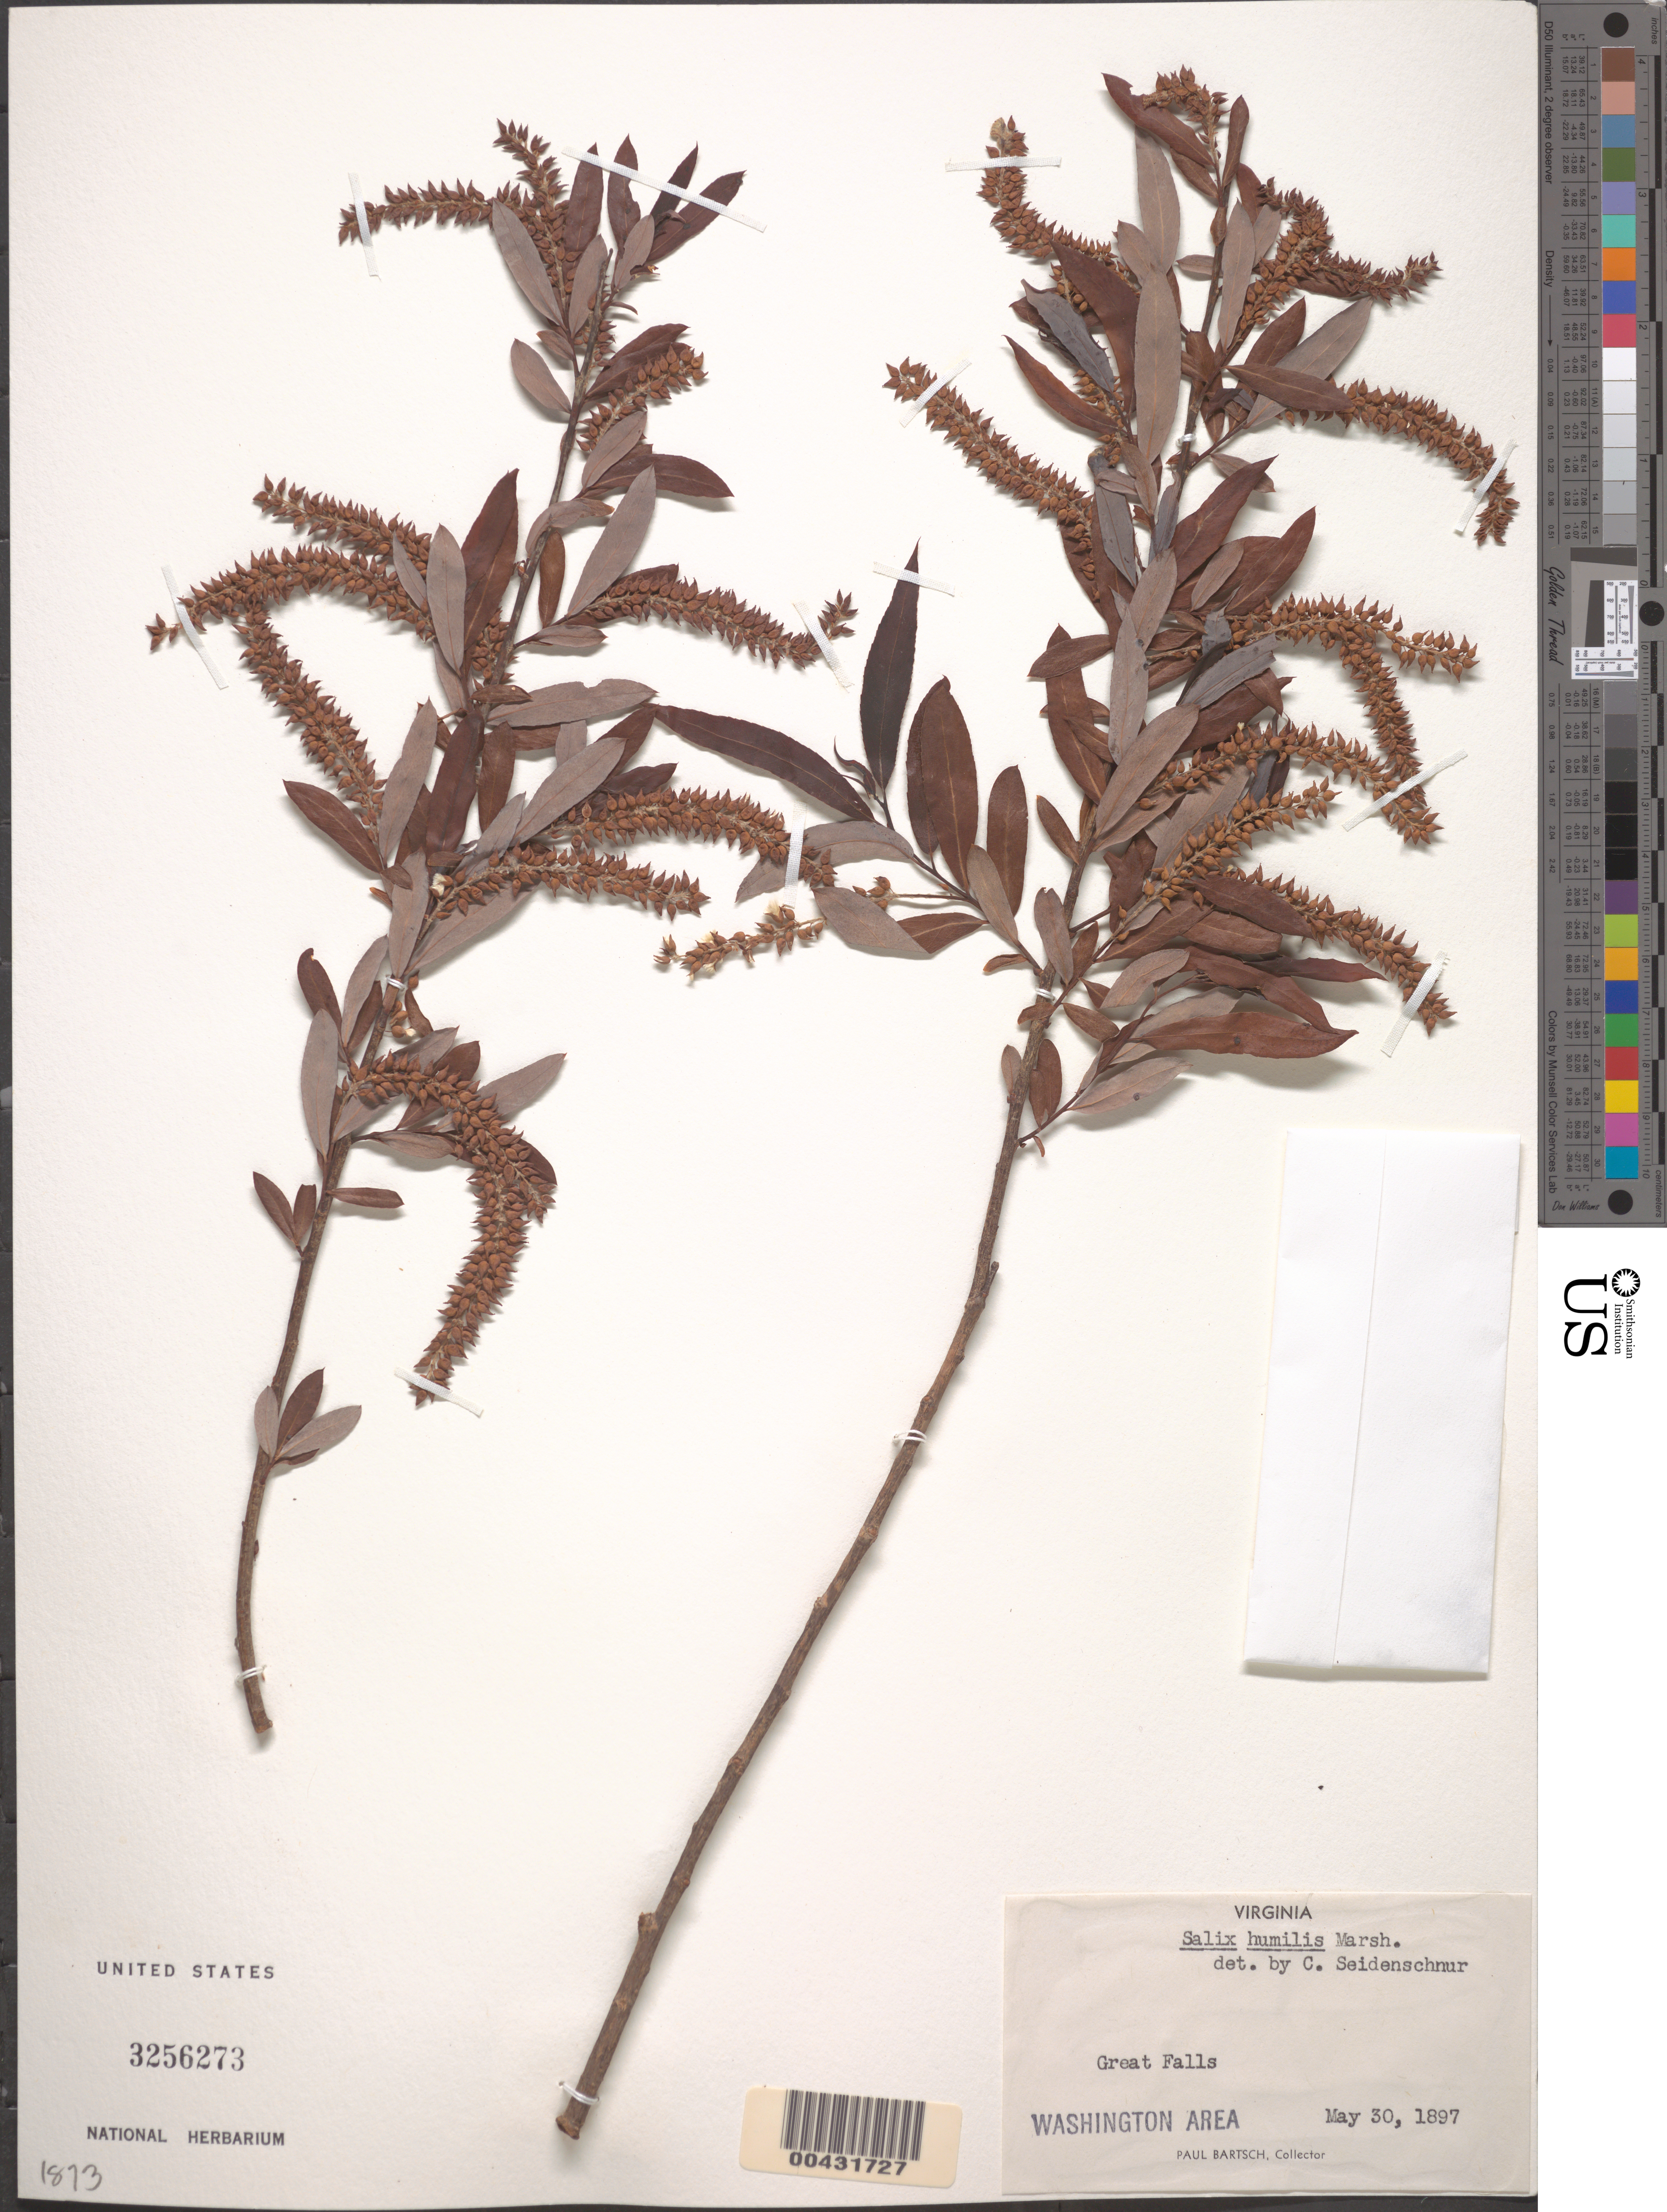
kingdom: Plantae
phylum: Tracheophyta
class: Magnoliopsida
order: Malpighiales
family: Salicaceae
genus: Salix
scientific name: Salix humilis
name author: Marshall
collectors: P. Bartsch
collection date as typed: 30 May 1897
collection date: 1897-05-30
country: United States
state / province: Virginia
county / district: Fairfax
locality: Great Falls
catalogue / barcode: US 3256273